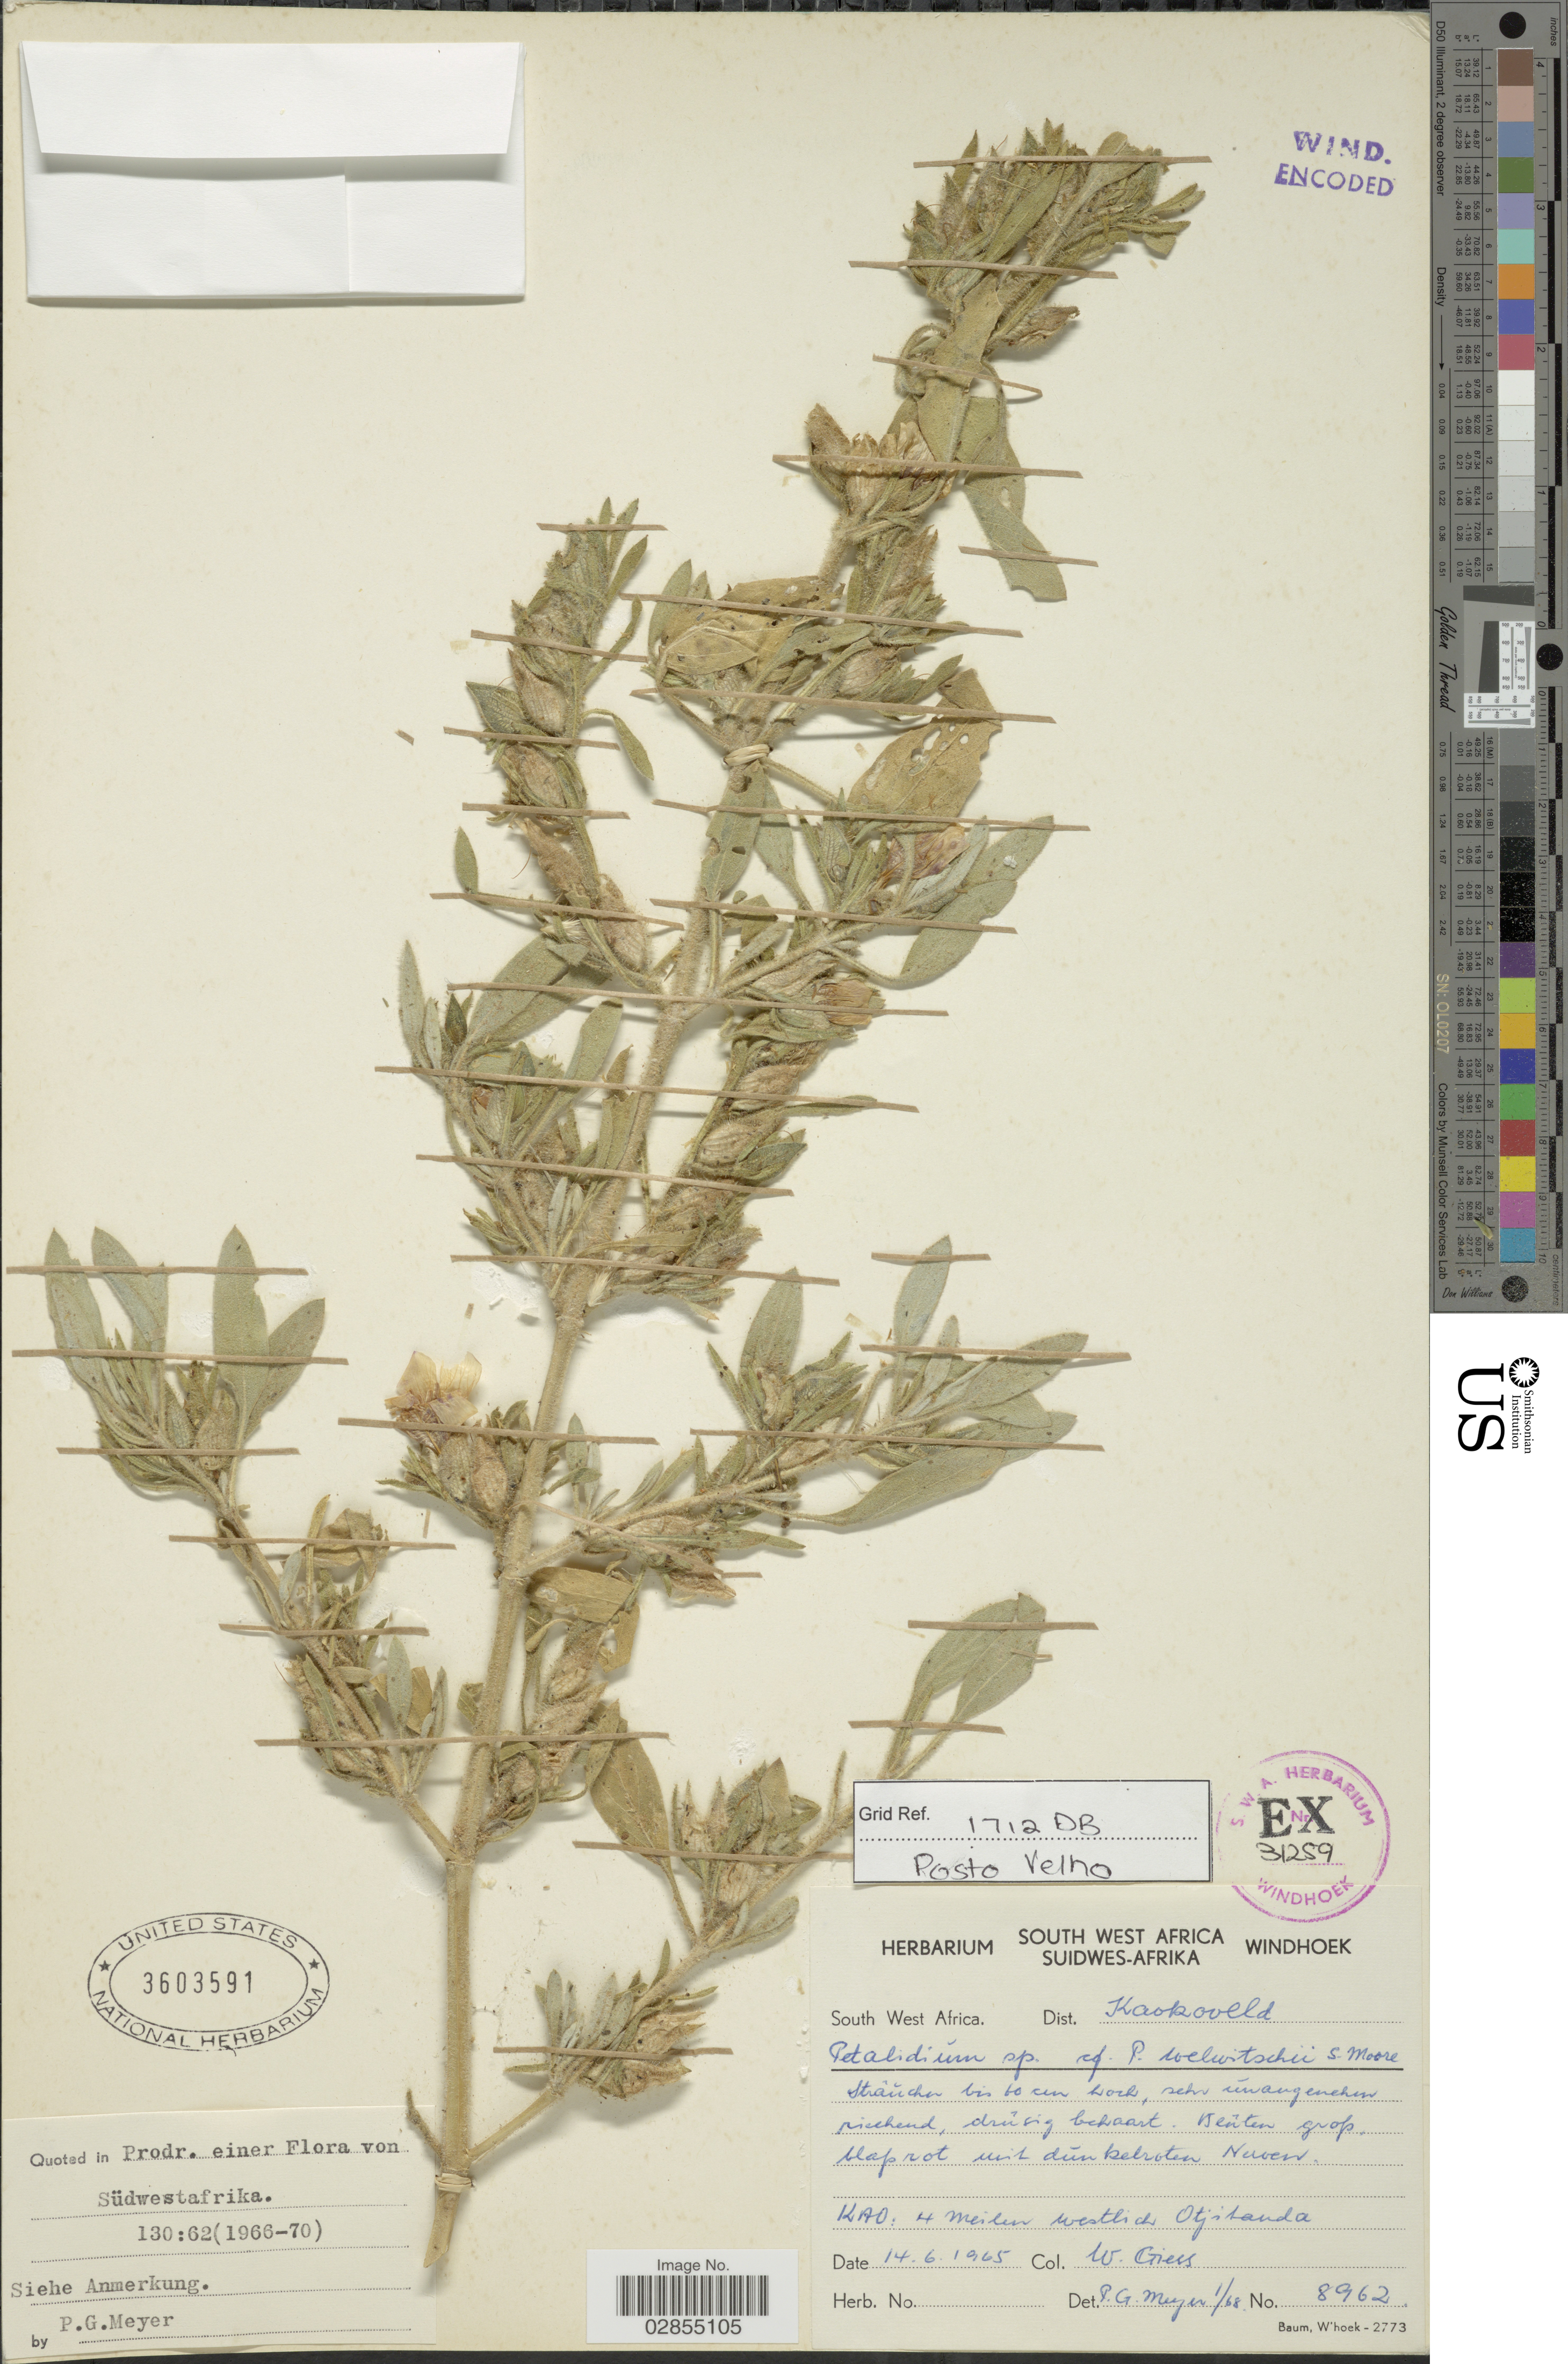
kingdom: Plantae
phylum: Tracheophyta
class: Magnoliopsida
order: Lamiales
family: Acanthaceae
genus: Petalidium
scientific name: Petalidium welwitschii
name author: S. Moore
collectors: W. Giess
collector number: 8962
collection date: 1965-06-14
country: Namibia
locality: South West Africa, Dist. Kaokoveld, Kao, 4 meilen westside du Otjitanda.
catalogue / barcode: US 3603591